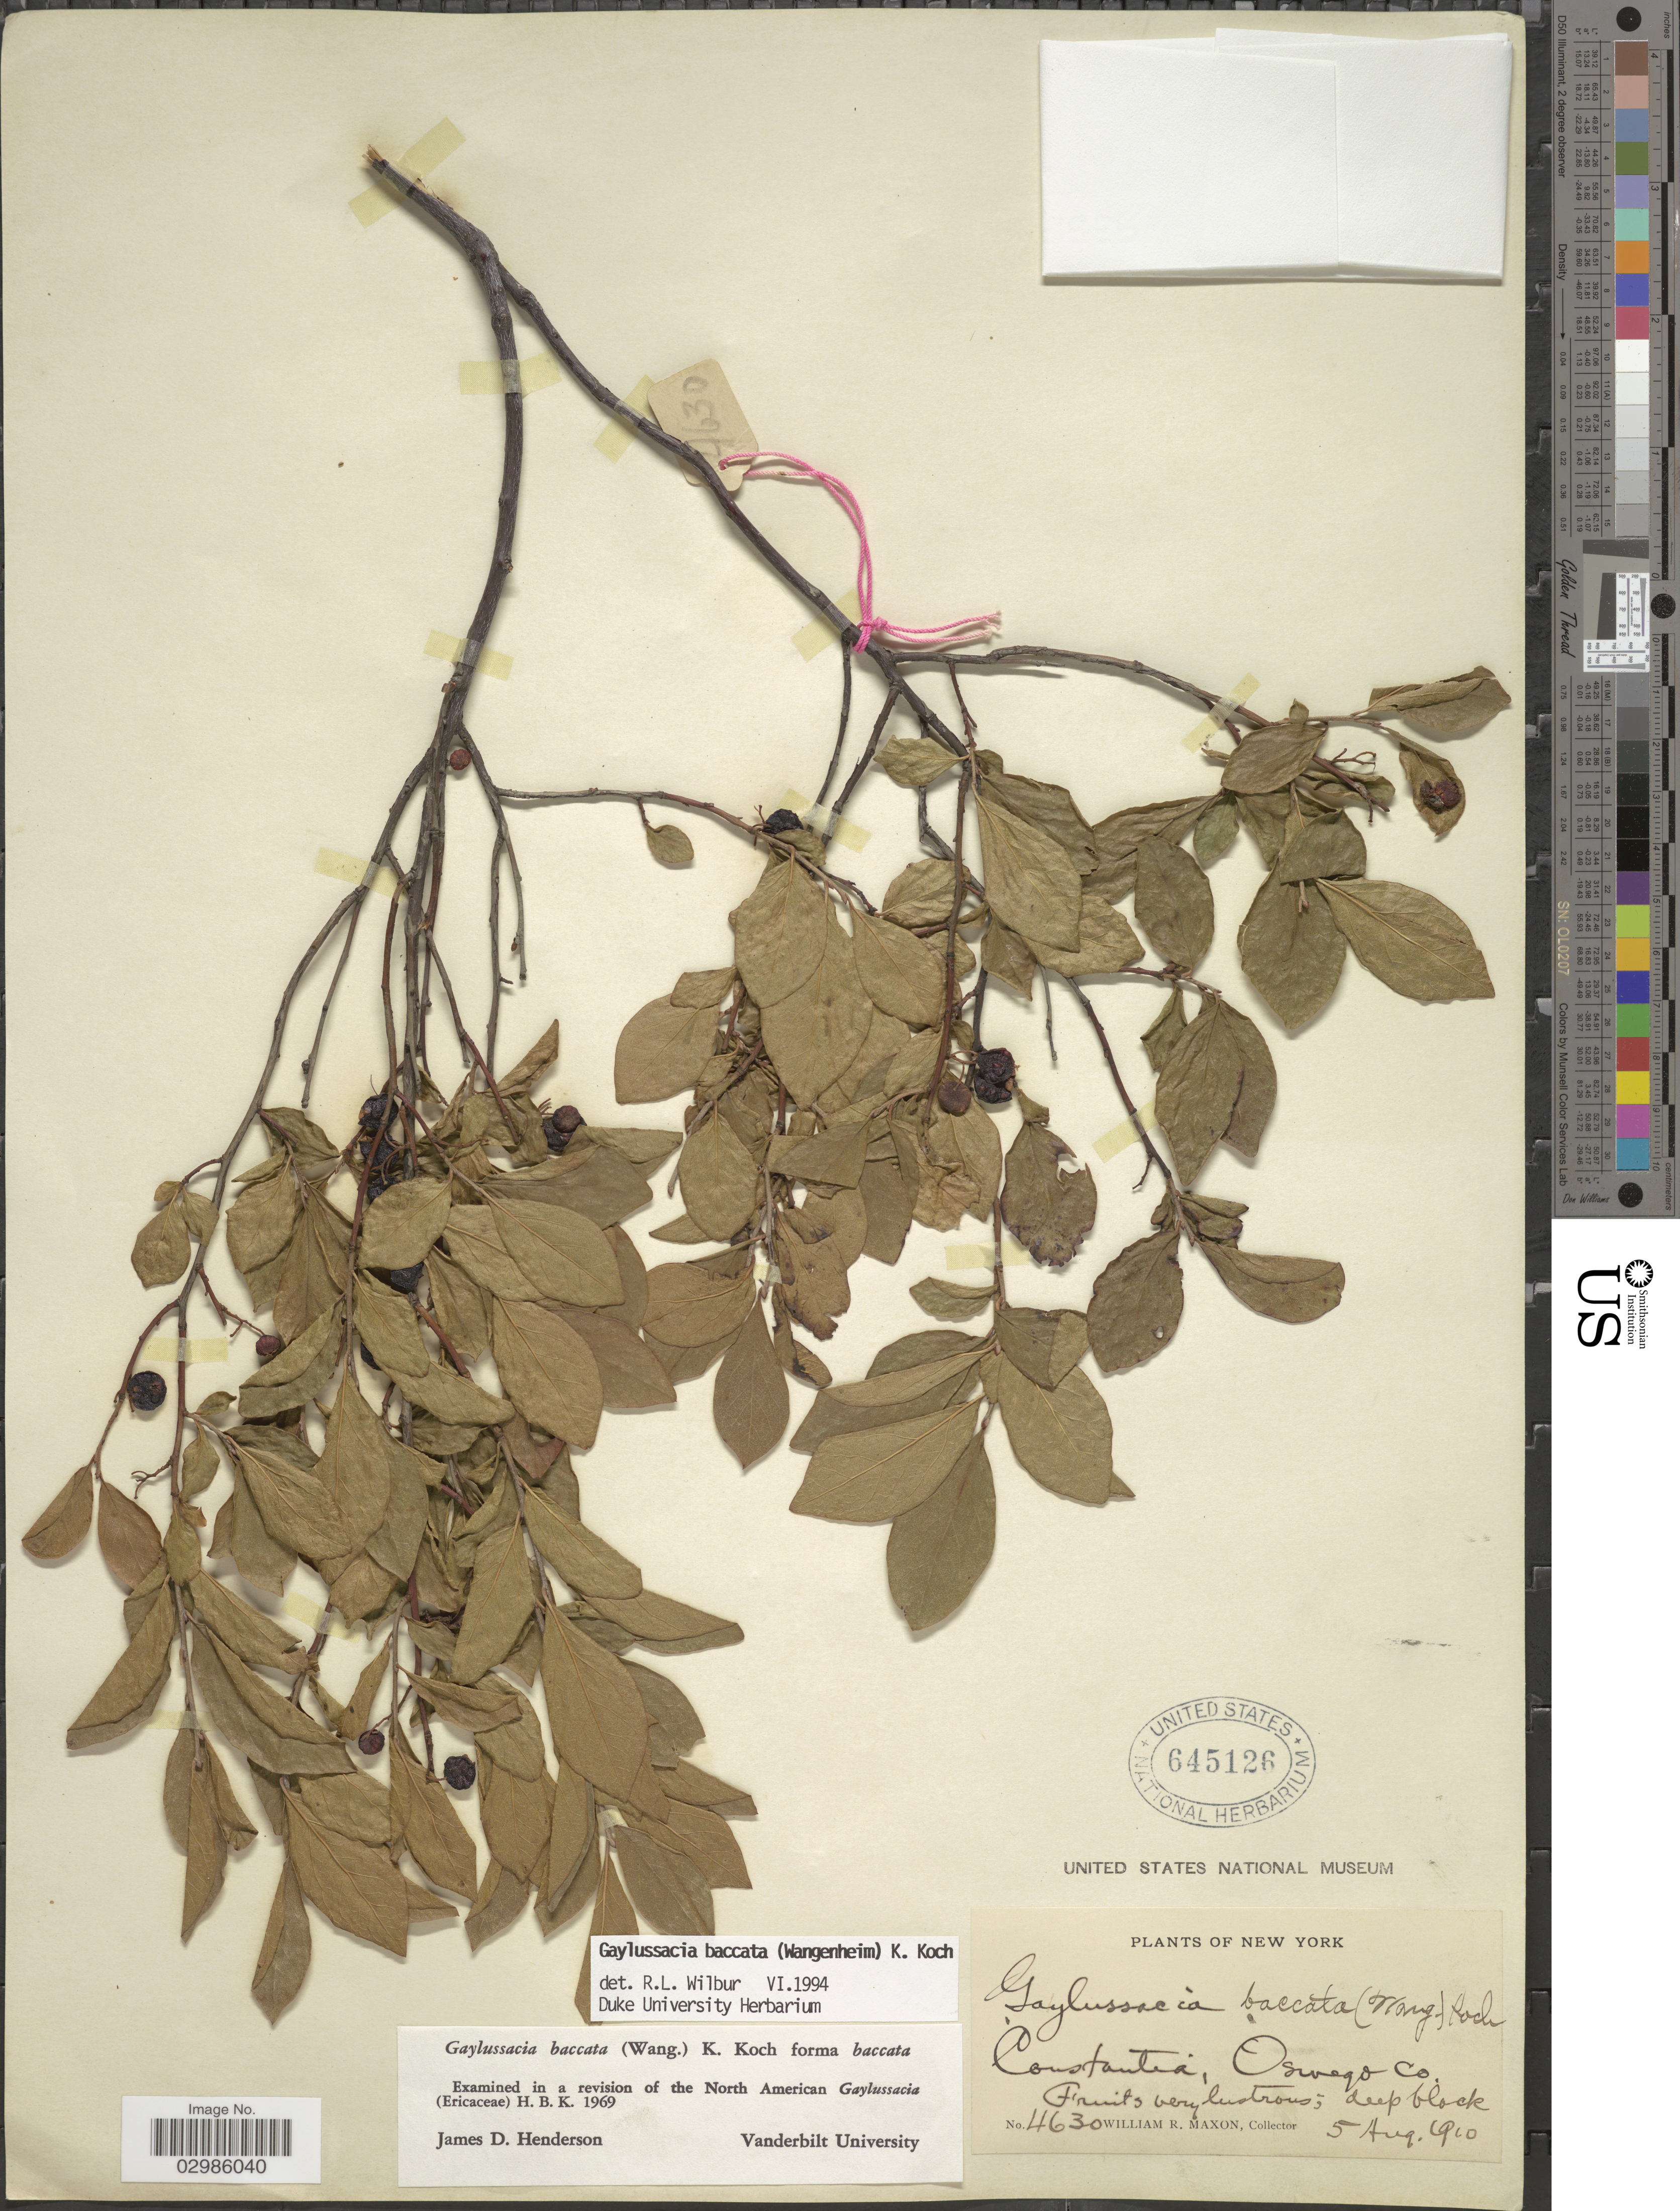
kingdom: Plantae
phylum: Tracheophyta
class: Magnoliopsida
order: Ericales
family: Ericaceae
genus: Gaylussacia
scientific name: Gaylussacia baccata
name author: (Wangenh.) K. Koch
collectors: W. R. Maxon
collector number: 4630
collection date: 1910-08-05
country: United States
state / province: New York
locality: Constantia, Oswego Co.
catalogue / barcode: US 645126